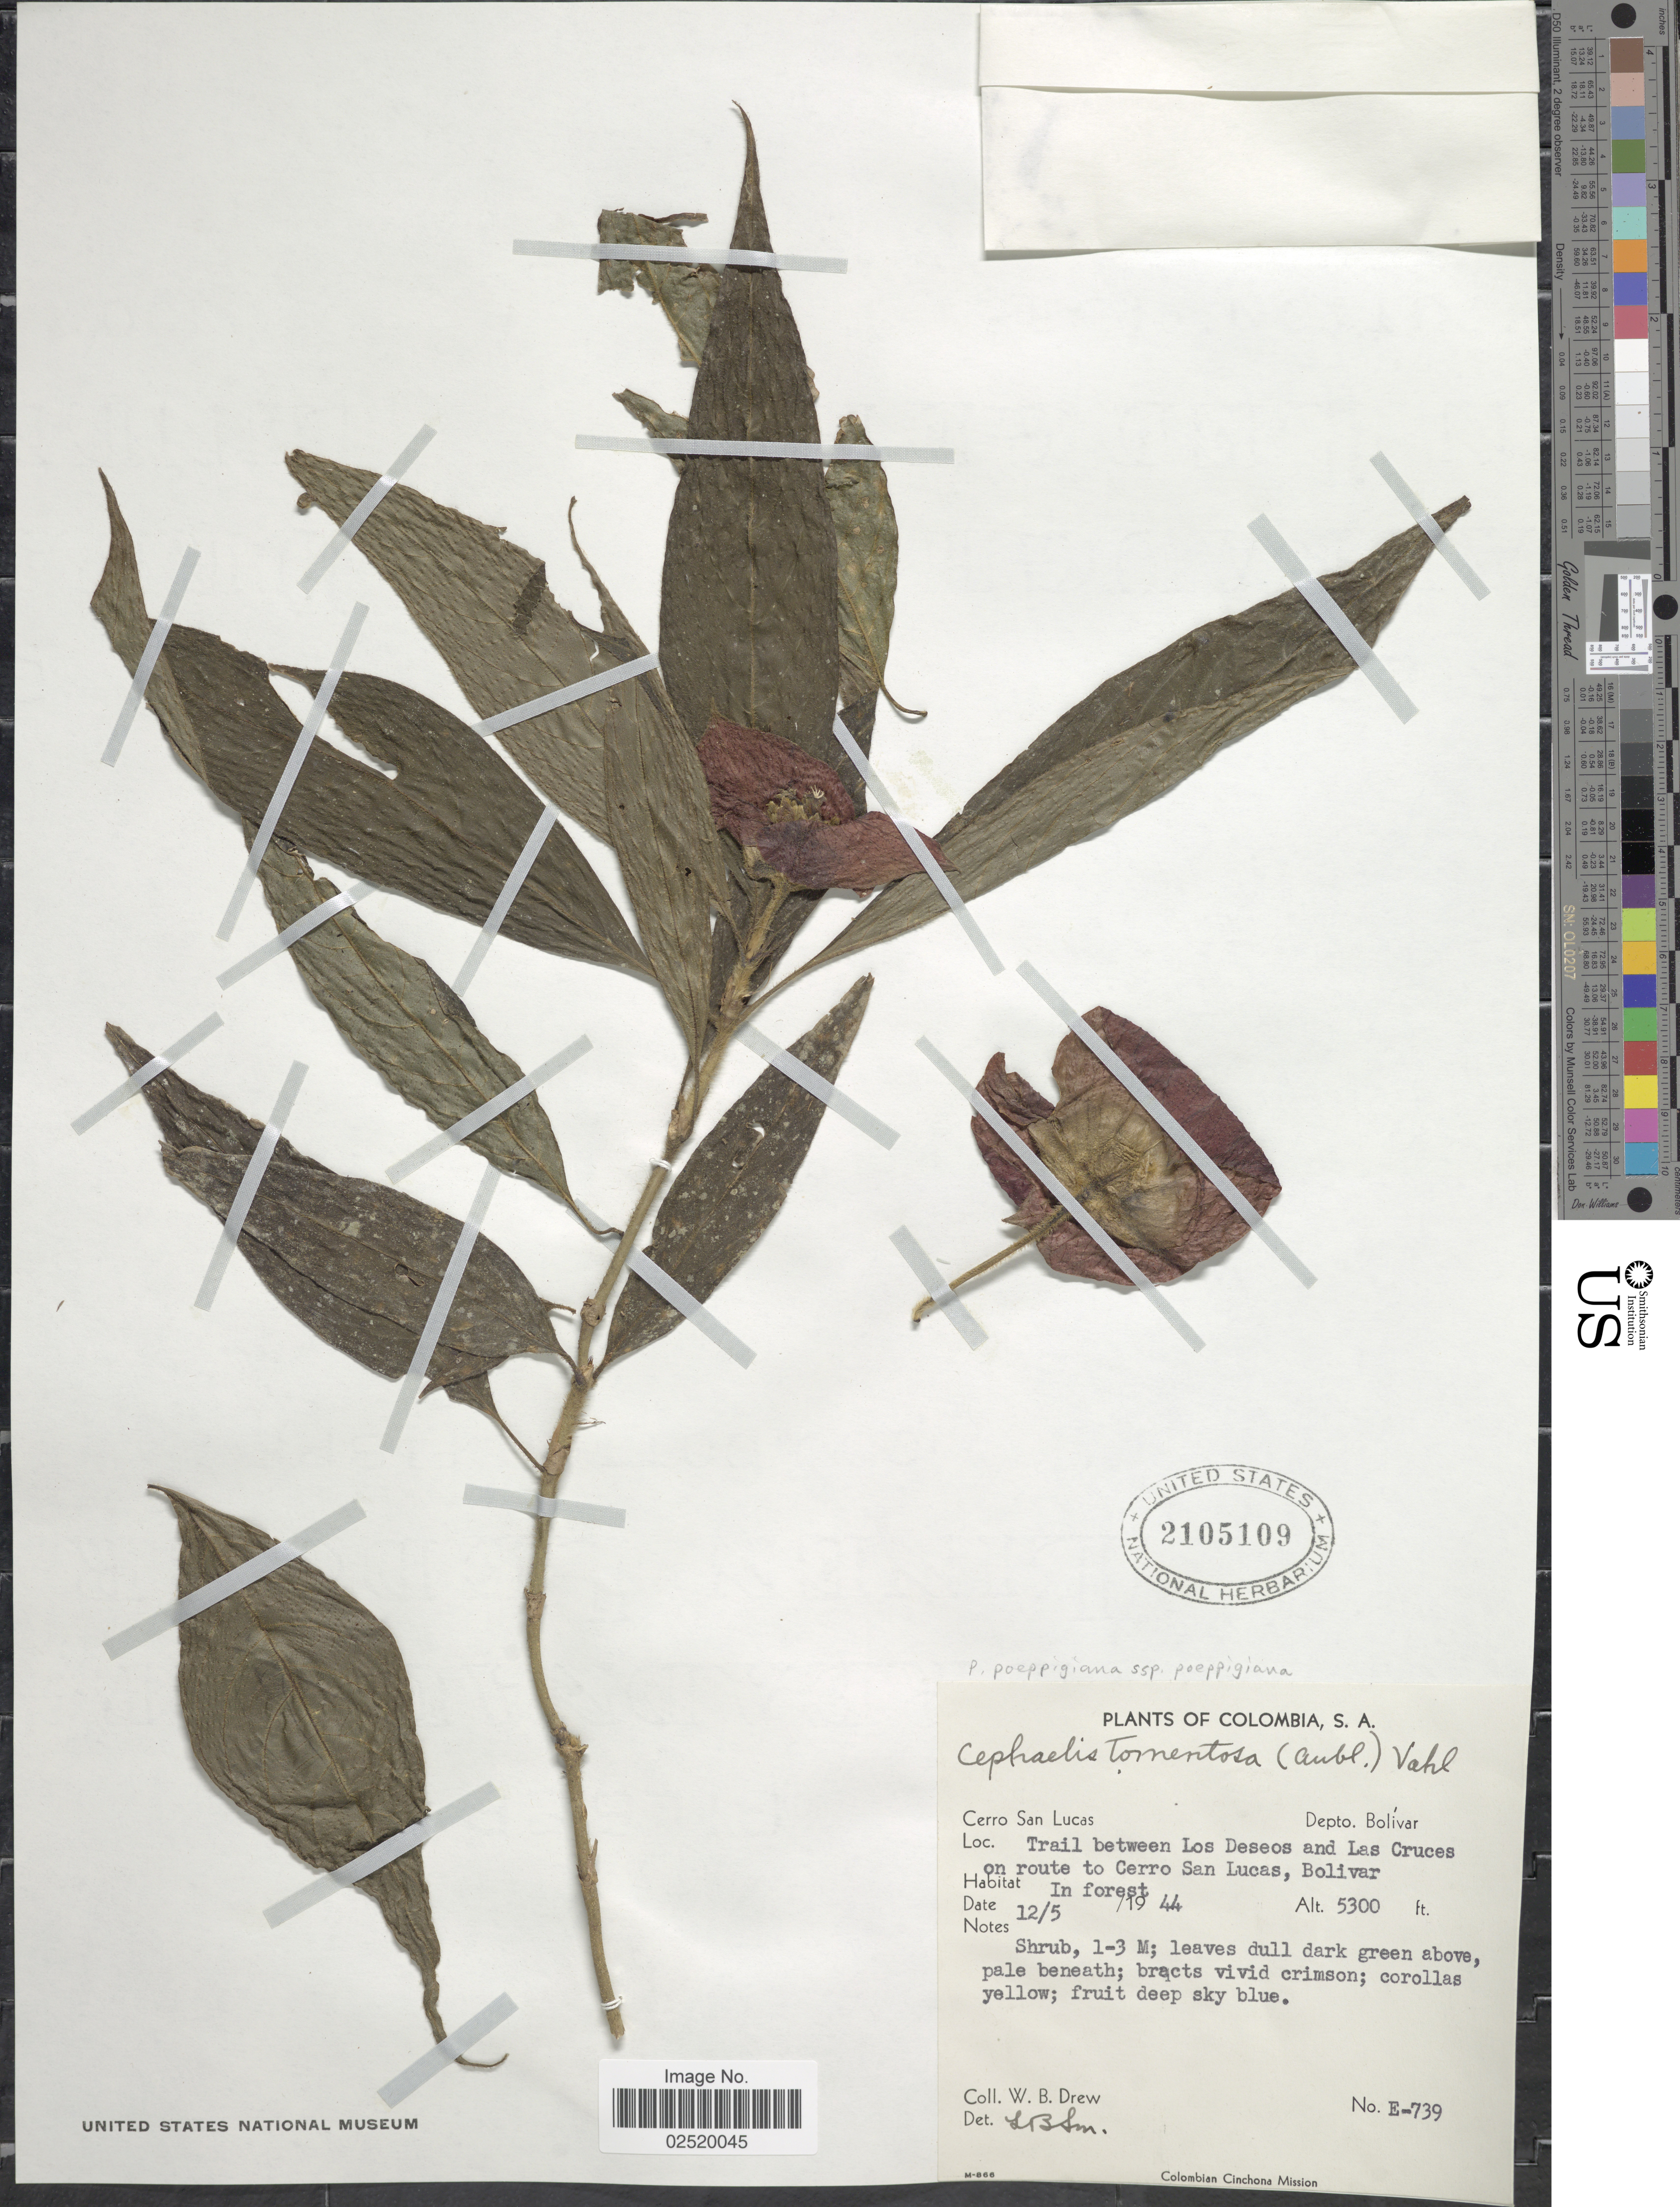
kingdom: Plantae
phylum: Tracheophyta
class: Magnoliopsida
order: Gentianales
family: Rubiaceae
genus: Psychotria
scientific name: Psychotria poeppigiana subsp. poeppigiana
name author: Müll. Arg.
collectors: W. B. Drew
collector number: E-739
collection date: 1944-05-12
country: Colombia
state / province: Bolívar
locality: Cerro San Lucas, Depto. Bolivar, Trail between Los Deseos and Las Cruces on route to Cerro San Lucas, Bolivar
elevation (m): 1615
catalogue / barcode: US 2105109